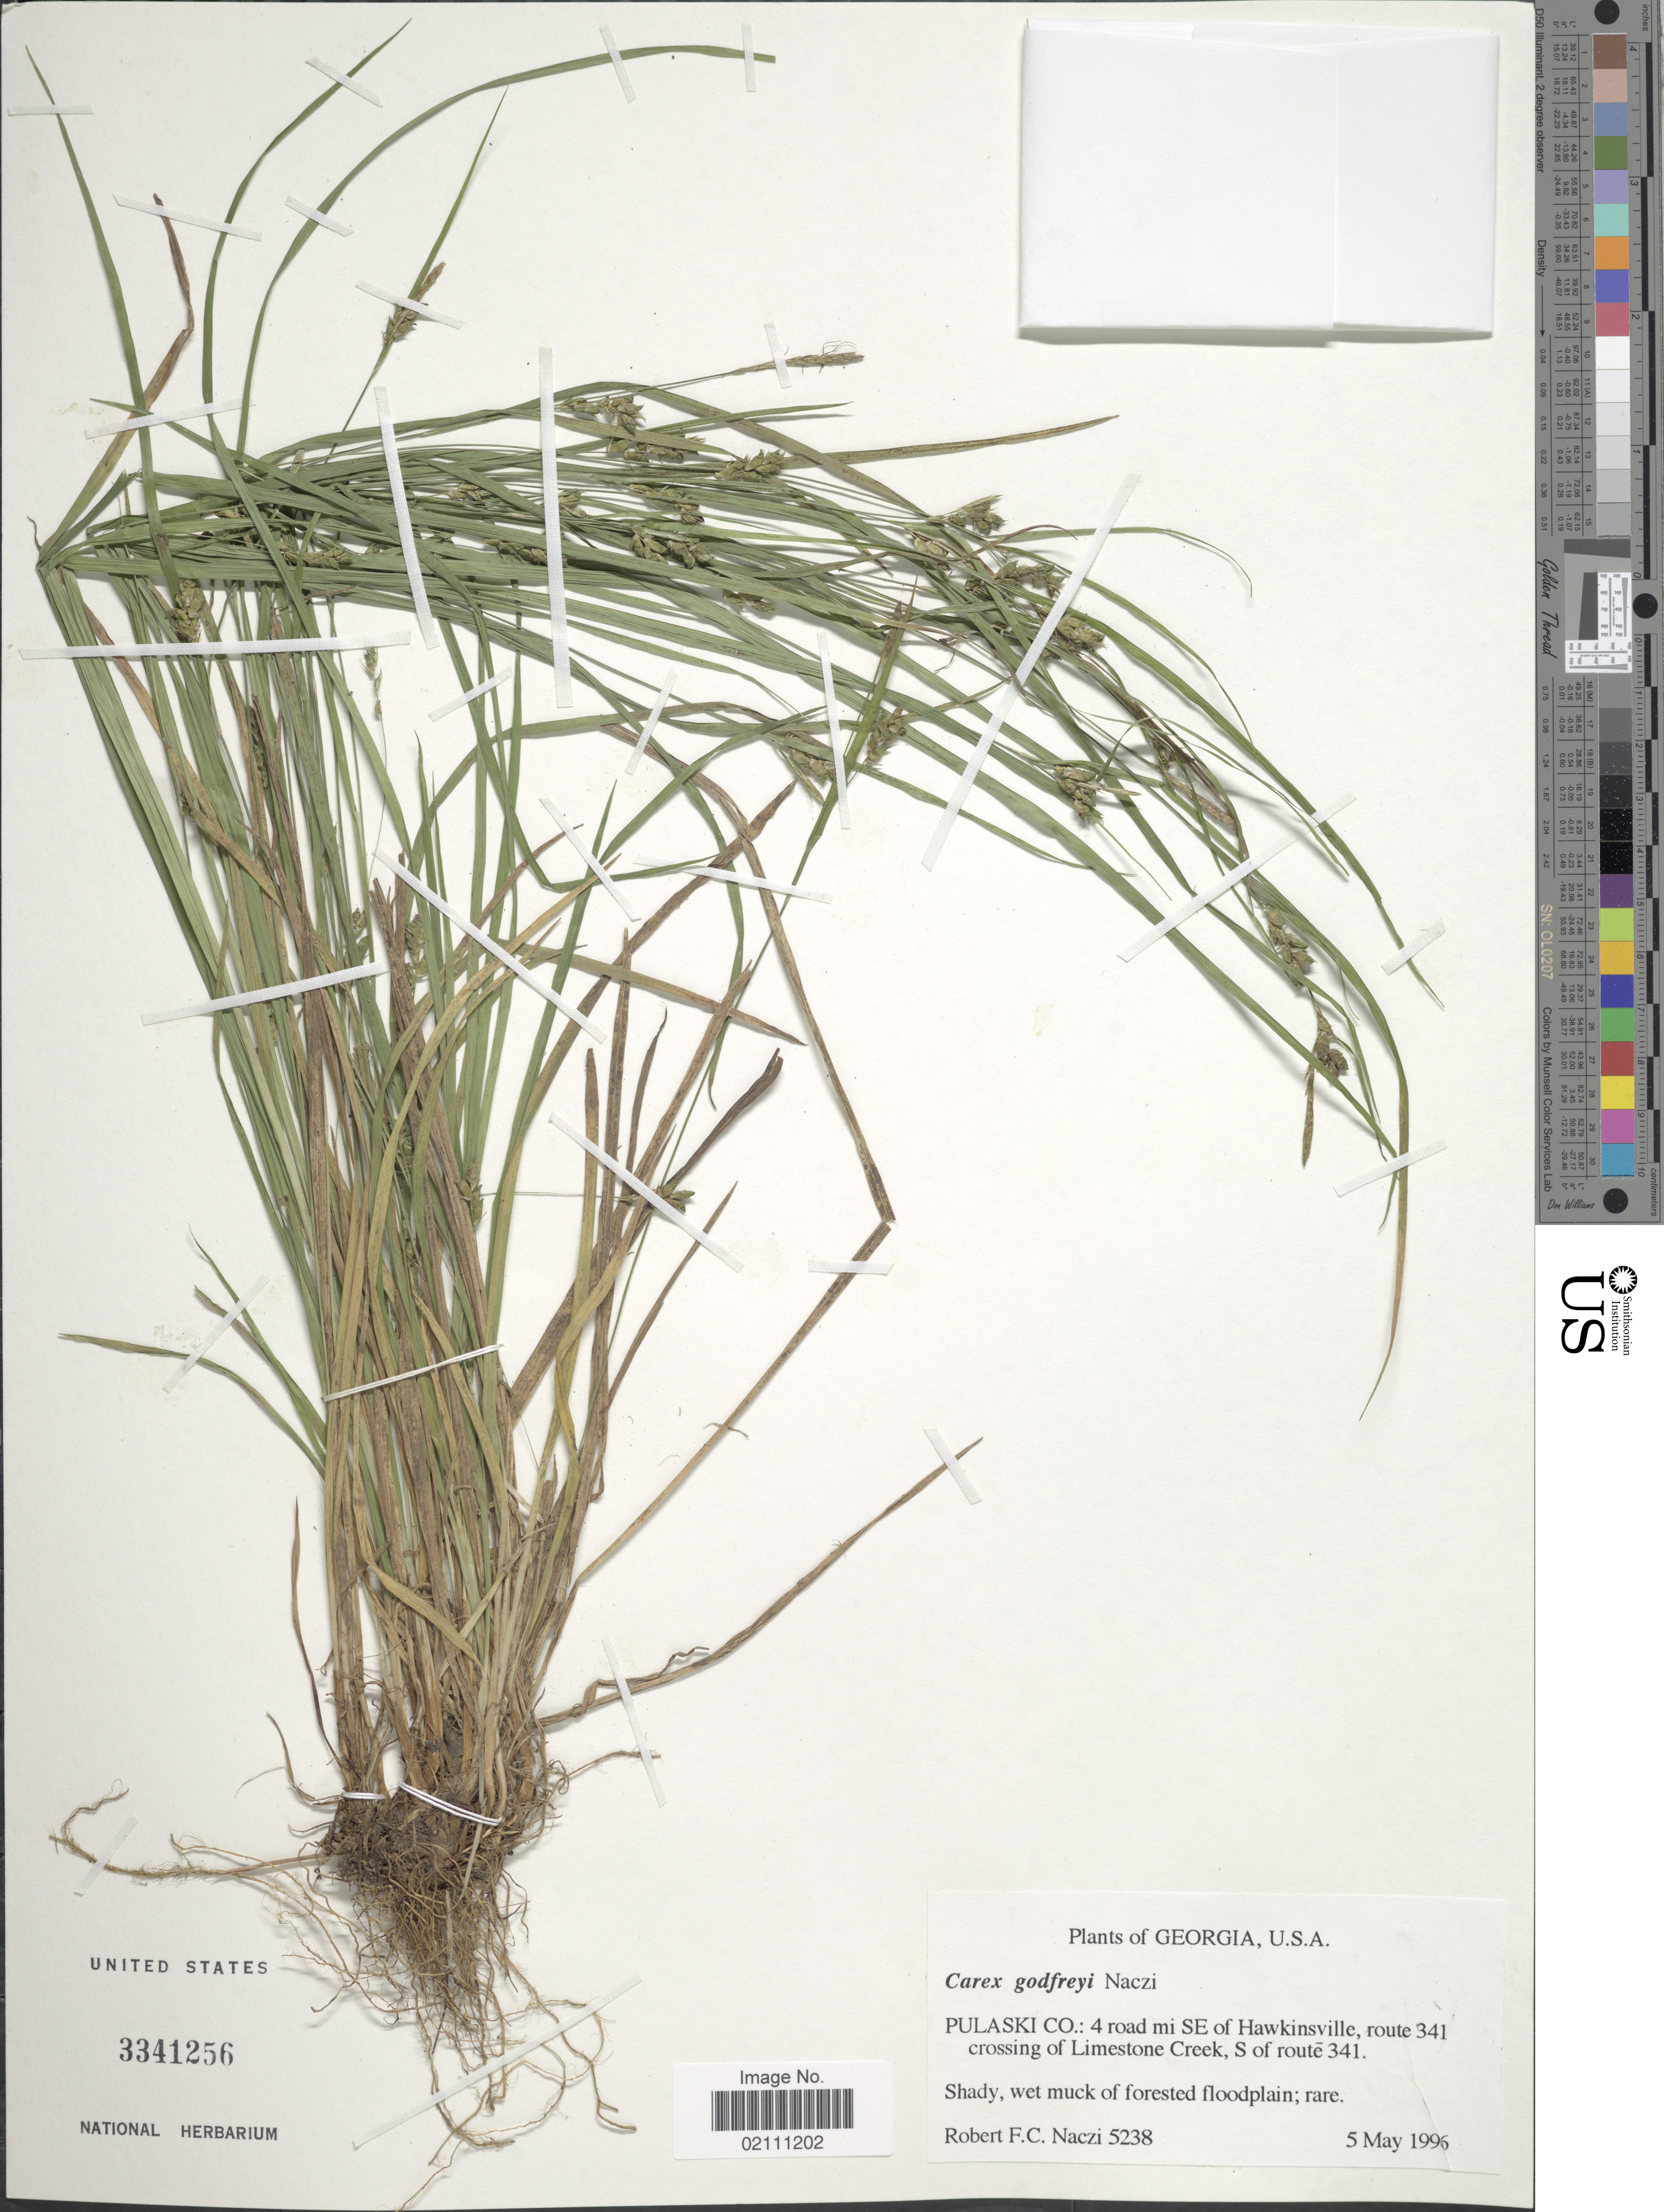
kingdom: Plantae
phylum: Tracheophyta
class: Liliopsida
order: Poales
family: Cyperaceae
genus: Carex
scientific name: Carex godfreyi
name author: Naczi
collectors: R. F. C. Naczi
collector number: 5238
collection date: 1996-05-05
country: United States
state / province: Georgia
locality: Pulaski Co.: 4 road mi SE of Hawkinsville, route 341 crossing of Limestone CReek, S of route 341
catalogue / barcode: US 3341256